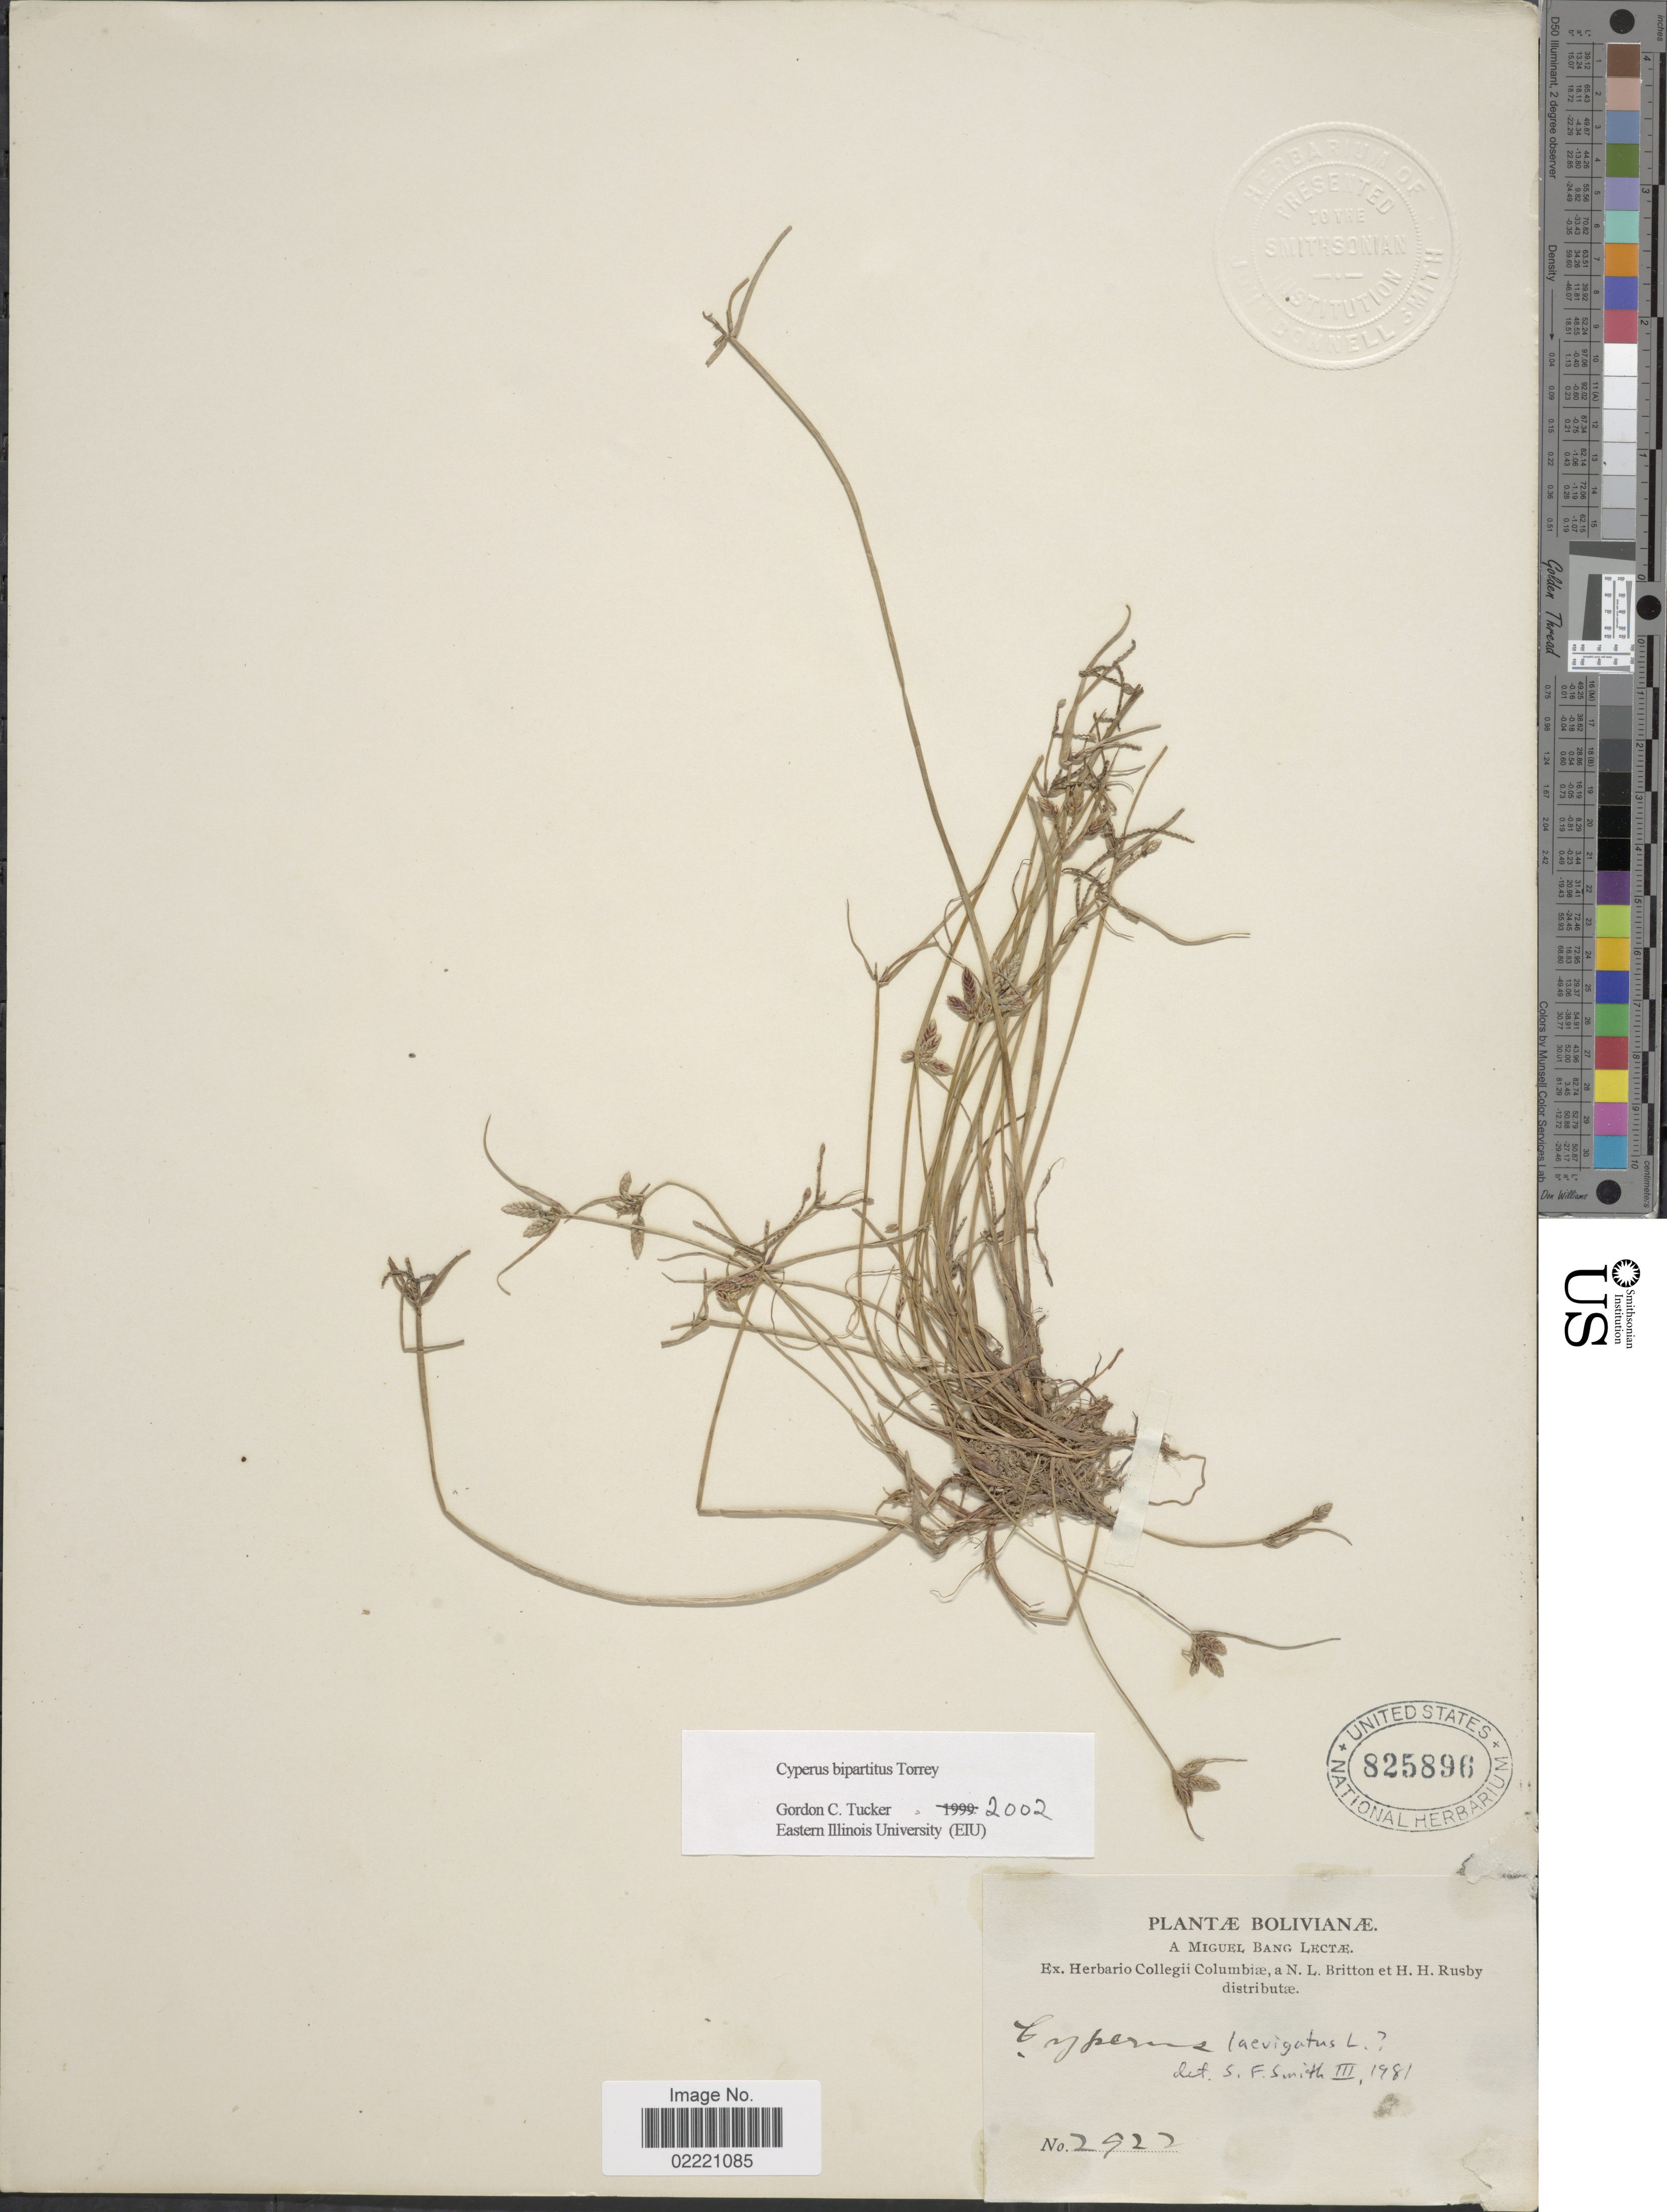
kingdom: Plantae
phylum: Tracheophyta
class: Liliopsida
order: Poales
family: Cyperaceae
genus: Cyperus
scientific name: Cyperus bipartitus Torr.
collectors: M. Bang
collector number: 2922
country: Bolivia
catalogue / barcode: US 825896